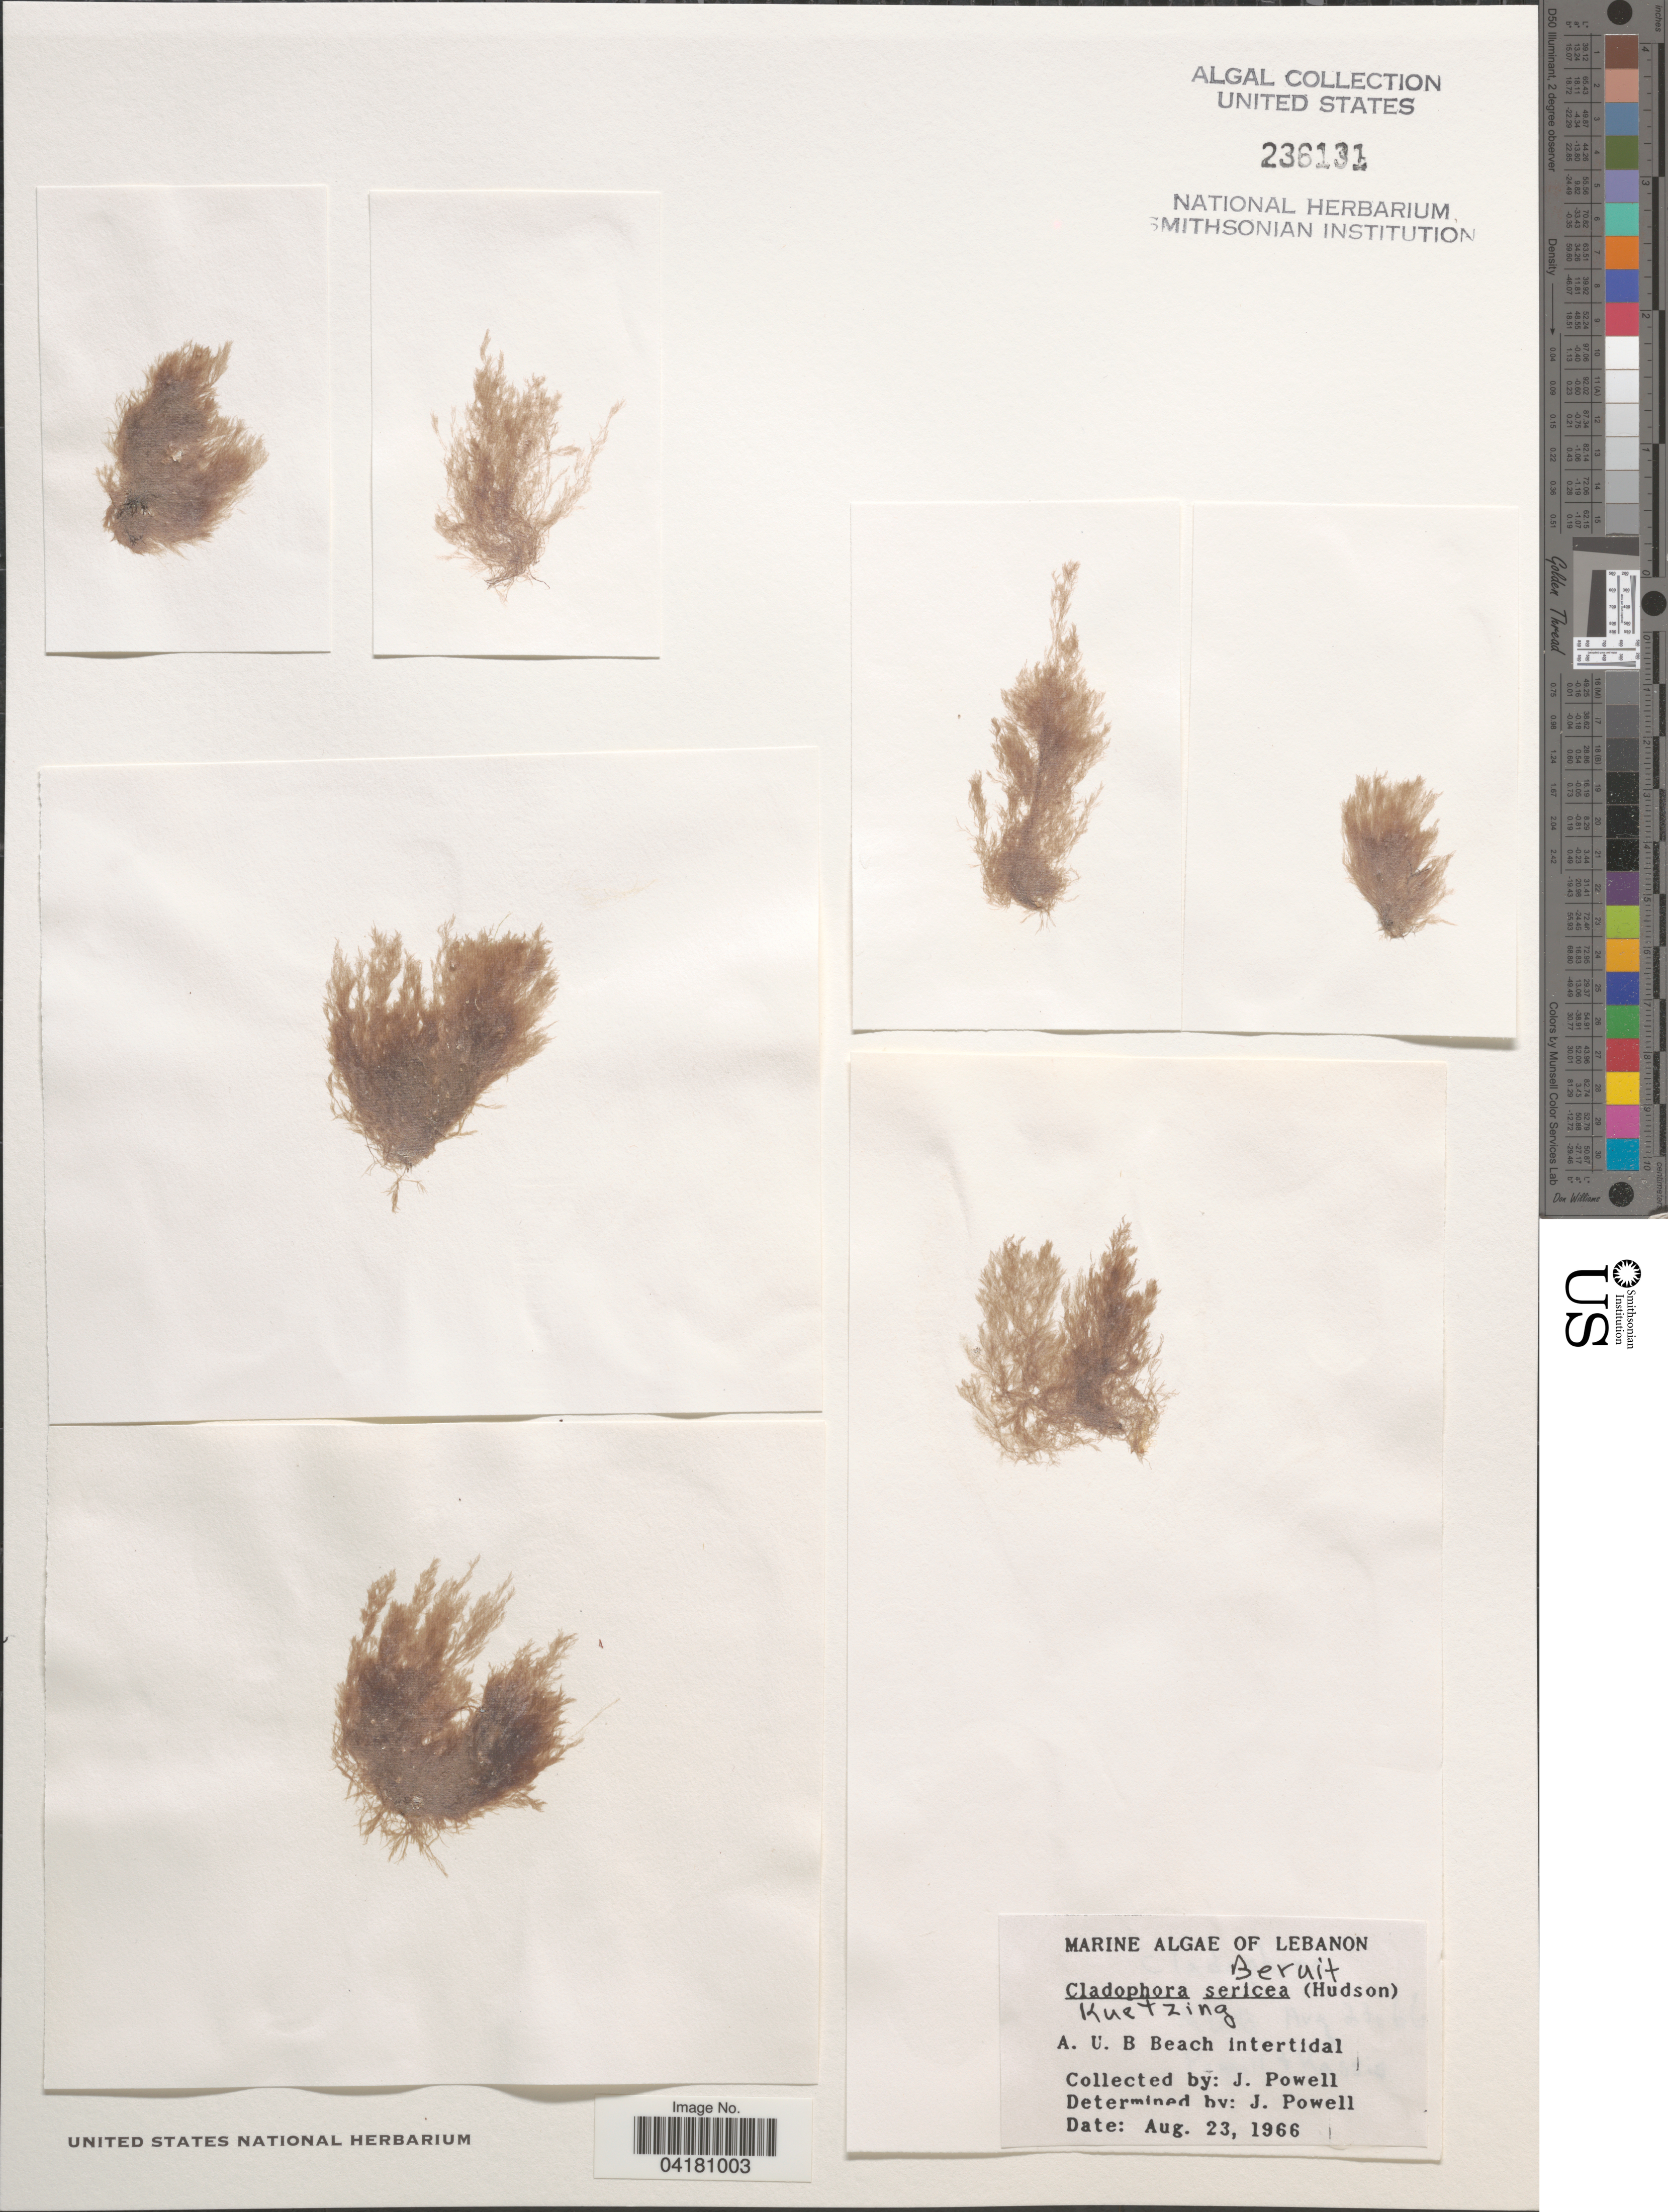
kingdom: Plantae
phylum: Chlorophyta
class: Ulvophyceae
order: Cladophorales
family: Cladophoraceae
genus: Cladophora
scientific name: Cladophora sericea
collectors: J. Powell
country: Lebanon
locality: A. U. B. Beach intertidal.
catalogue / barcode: US 236131